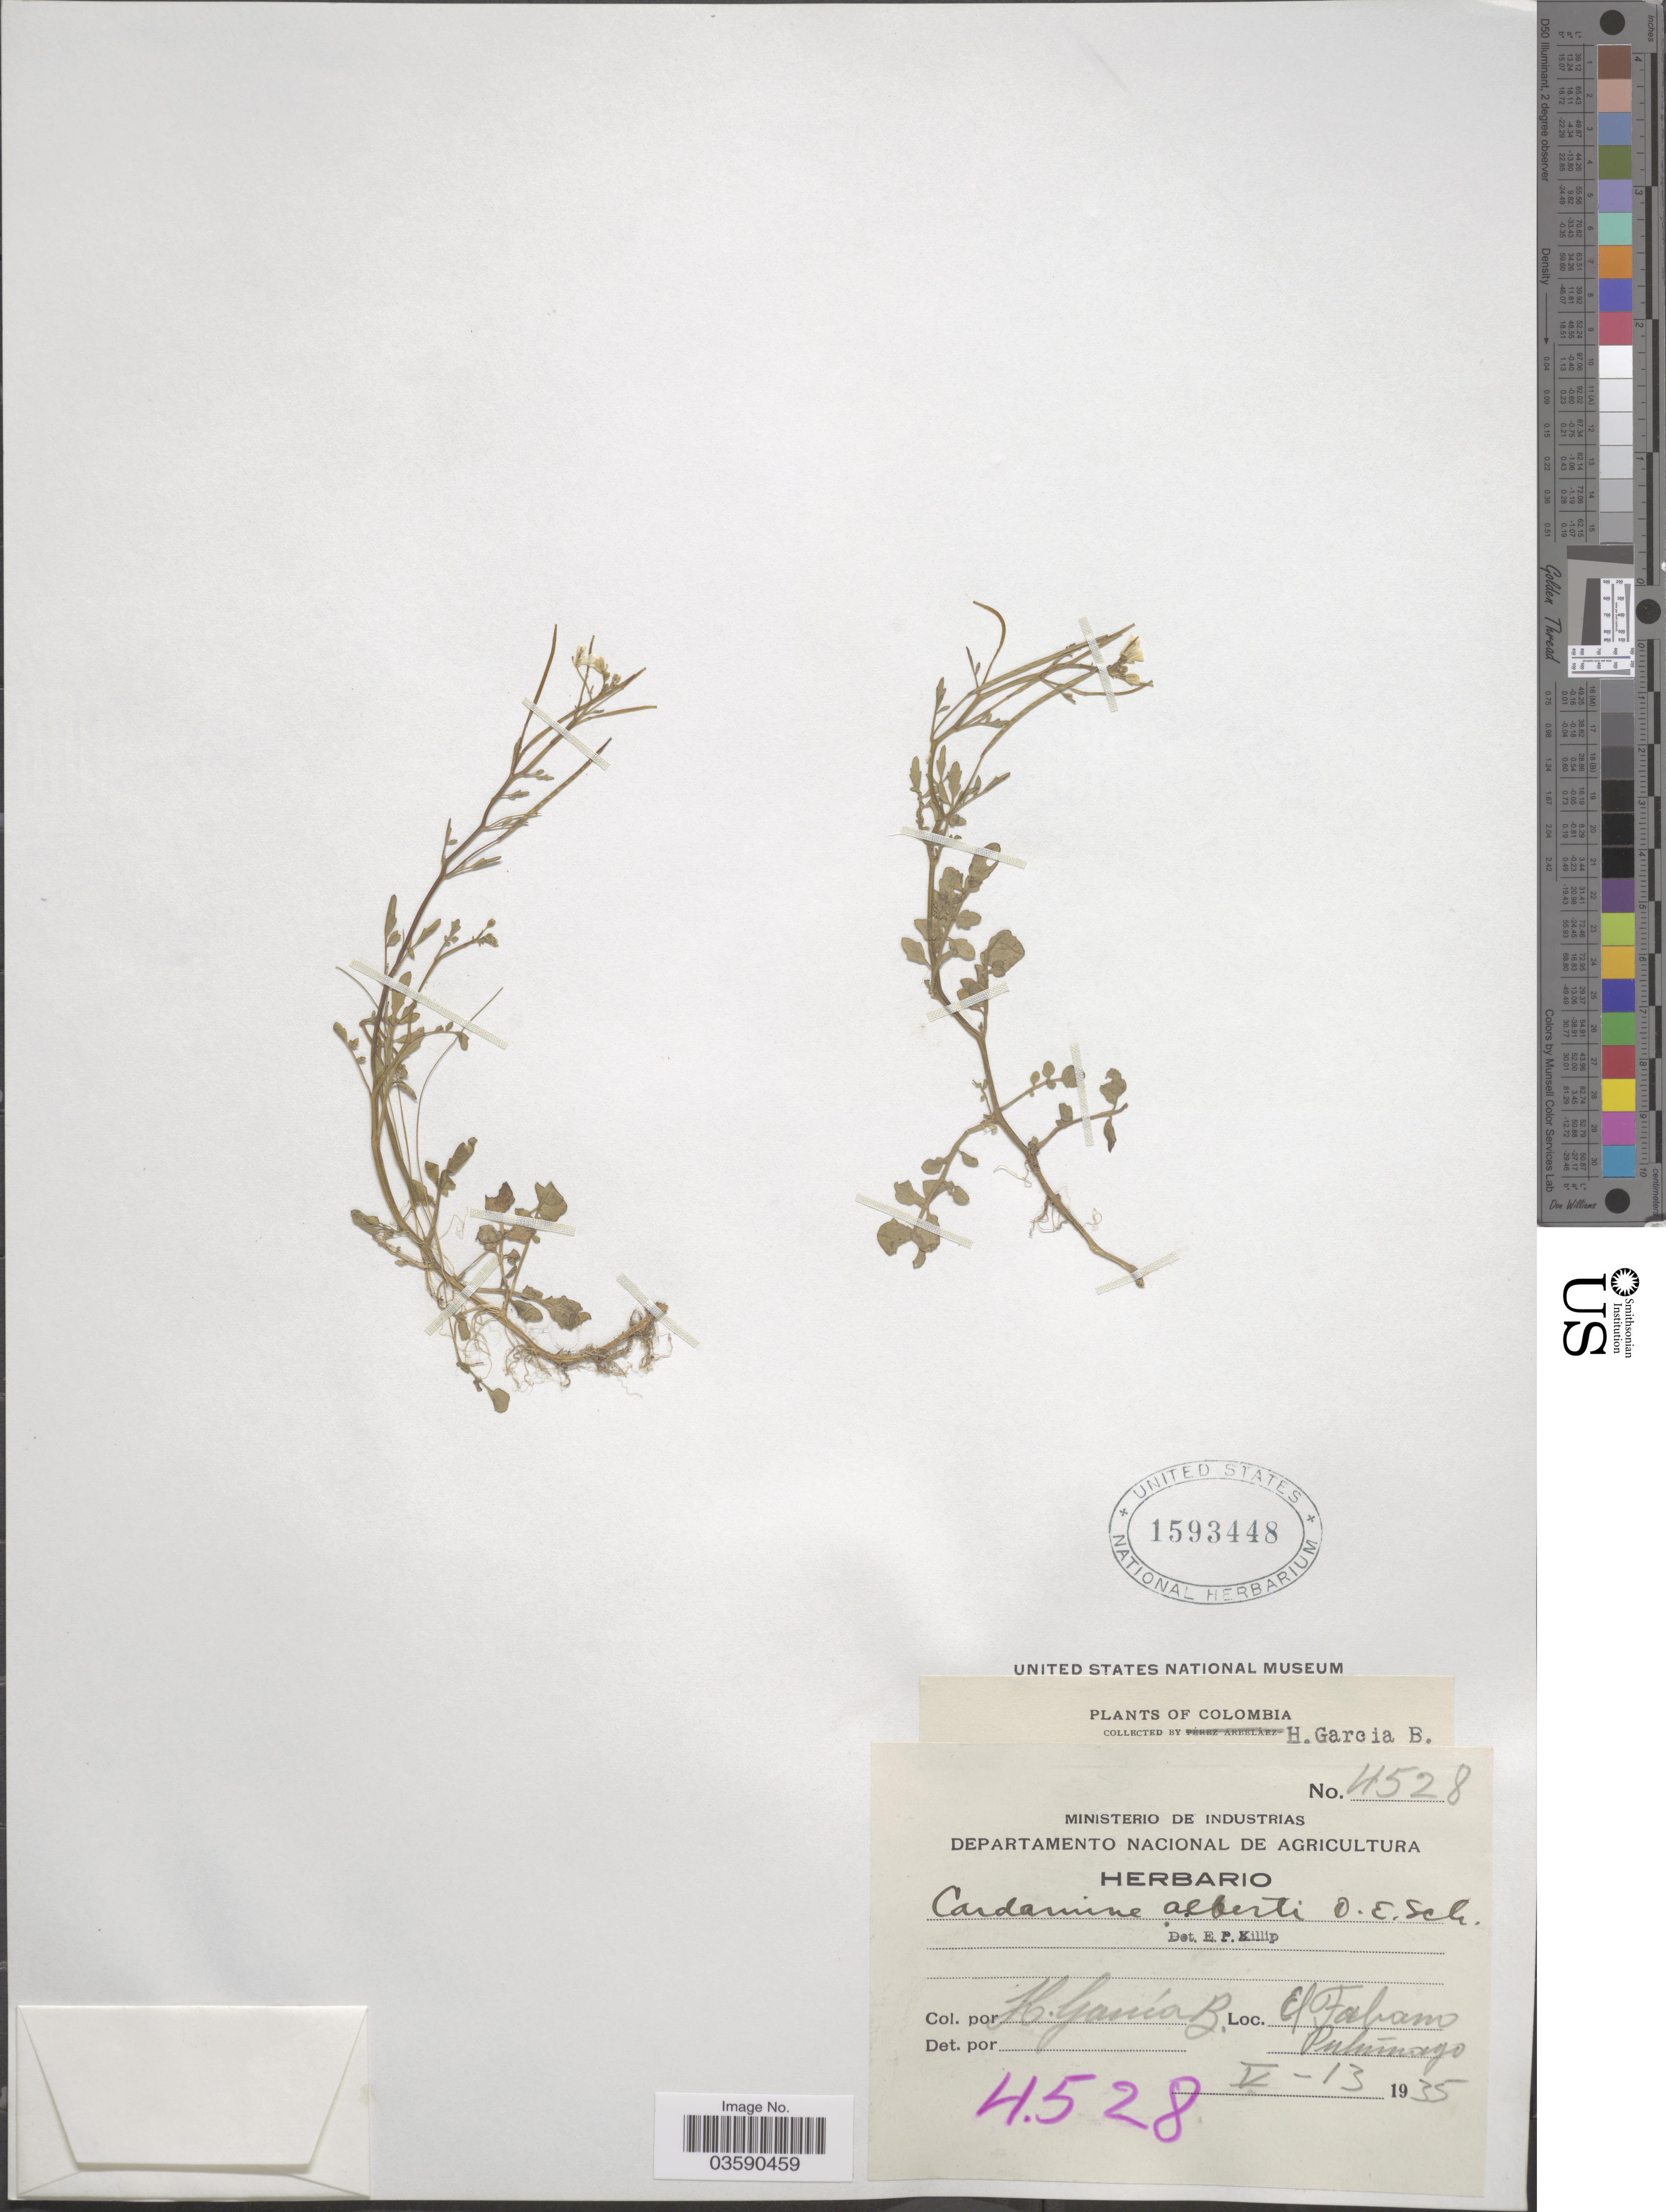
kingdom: Plantae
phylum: Tracheophyta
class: Magnoliopsida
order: Brassicales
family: Brassicaceae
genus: Cardamine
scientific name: Cardamine alberti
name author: O.E. Schulz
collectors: H. García B.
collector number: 4528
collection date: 1935-05-13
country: Colombia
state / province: Putumayo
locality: El Fabasso.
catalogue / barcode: US 1593448